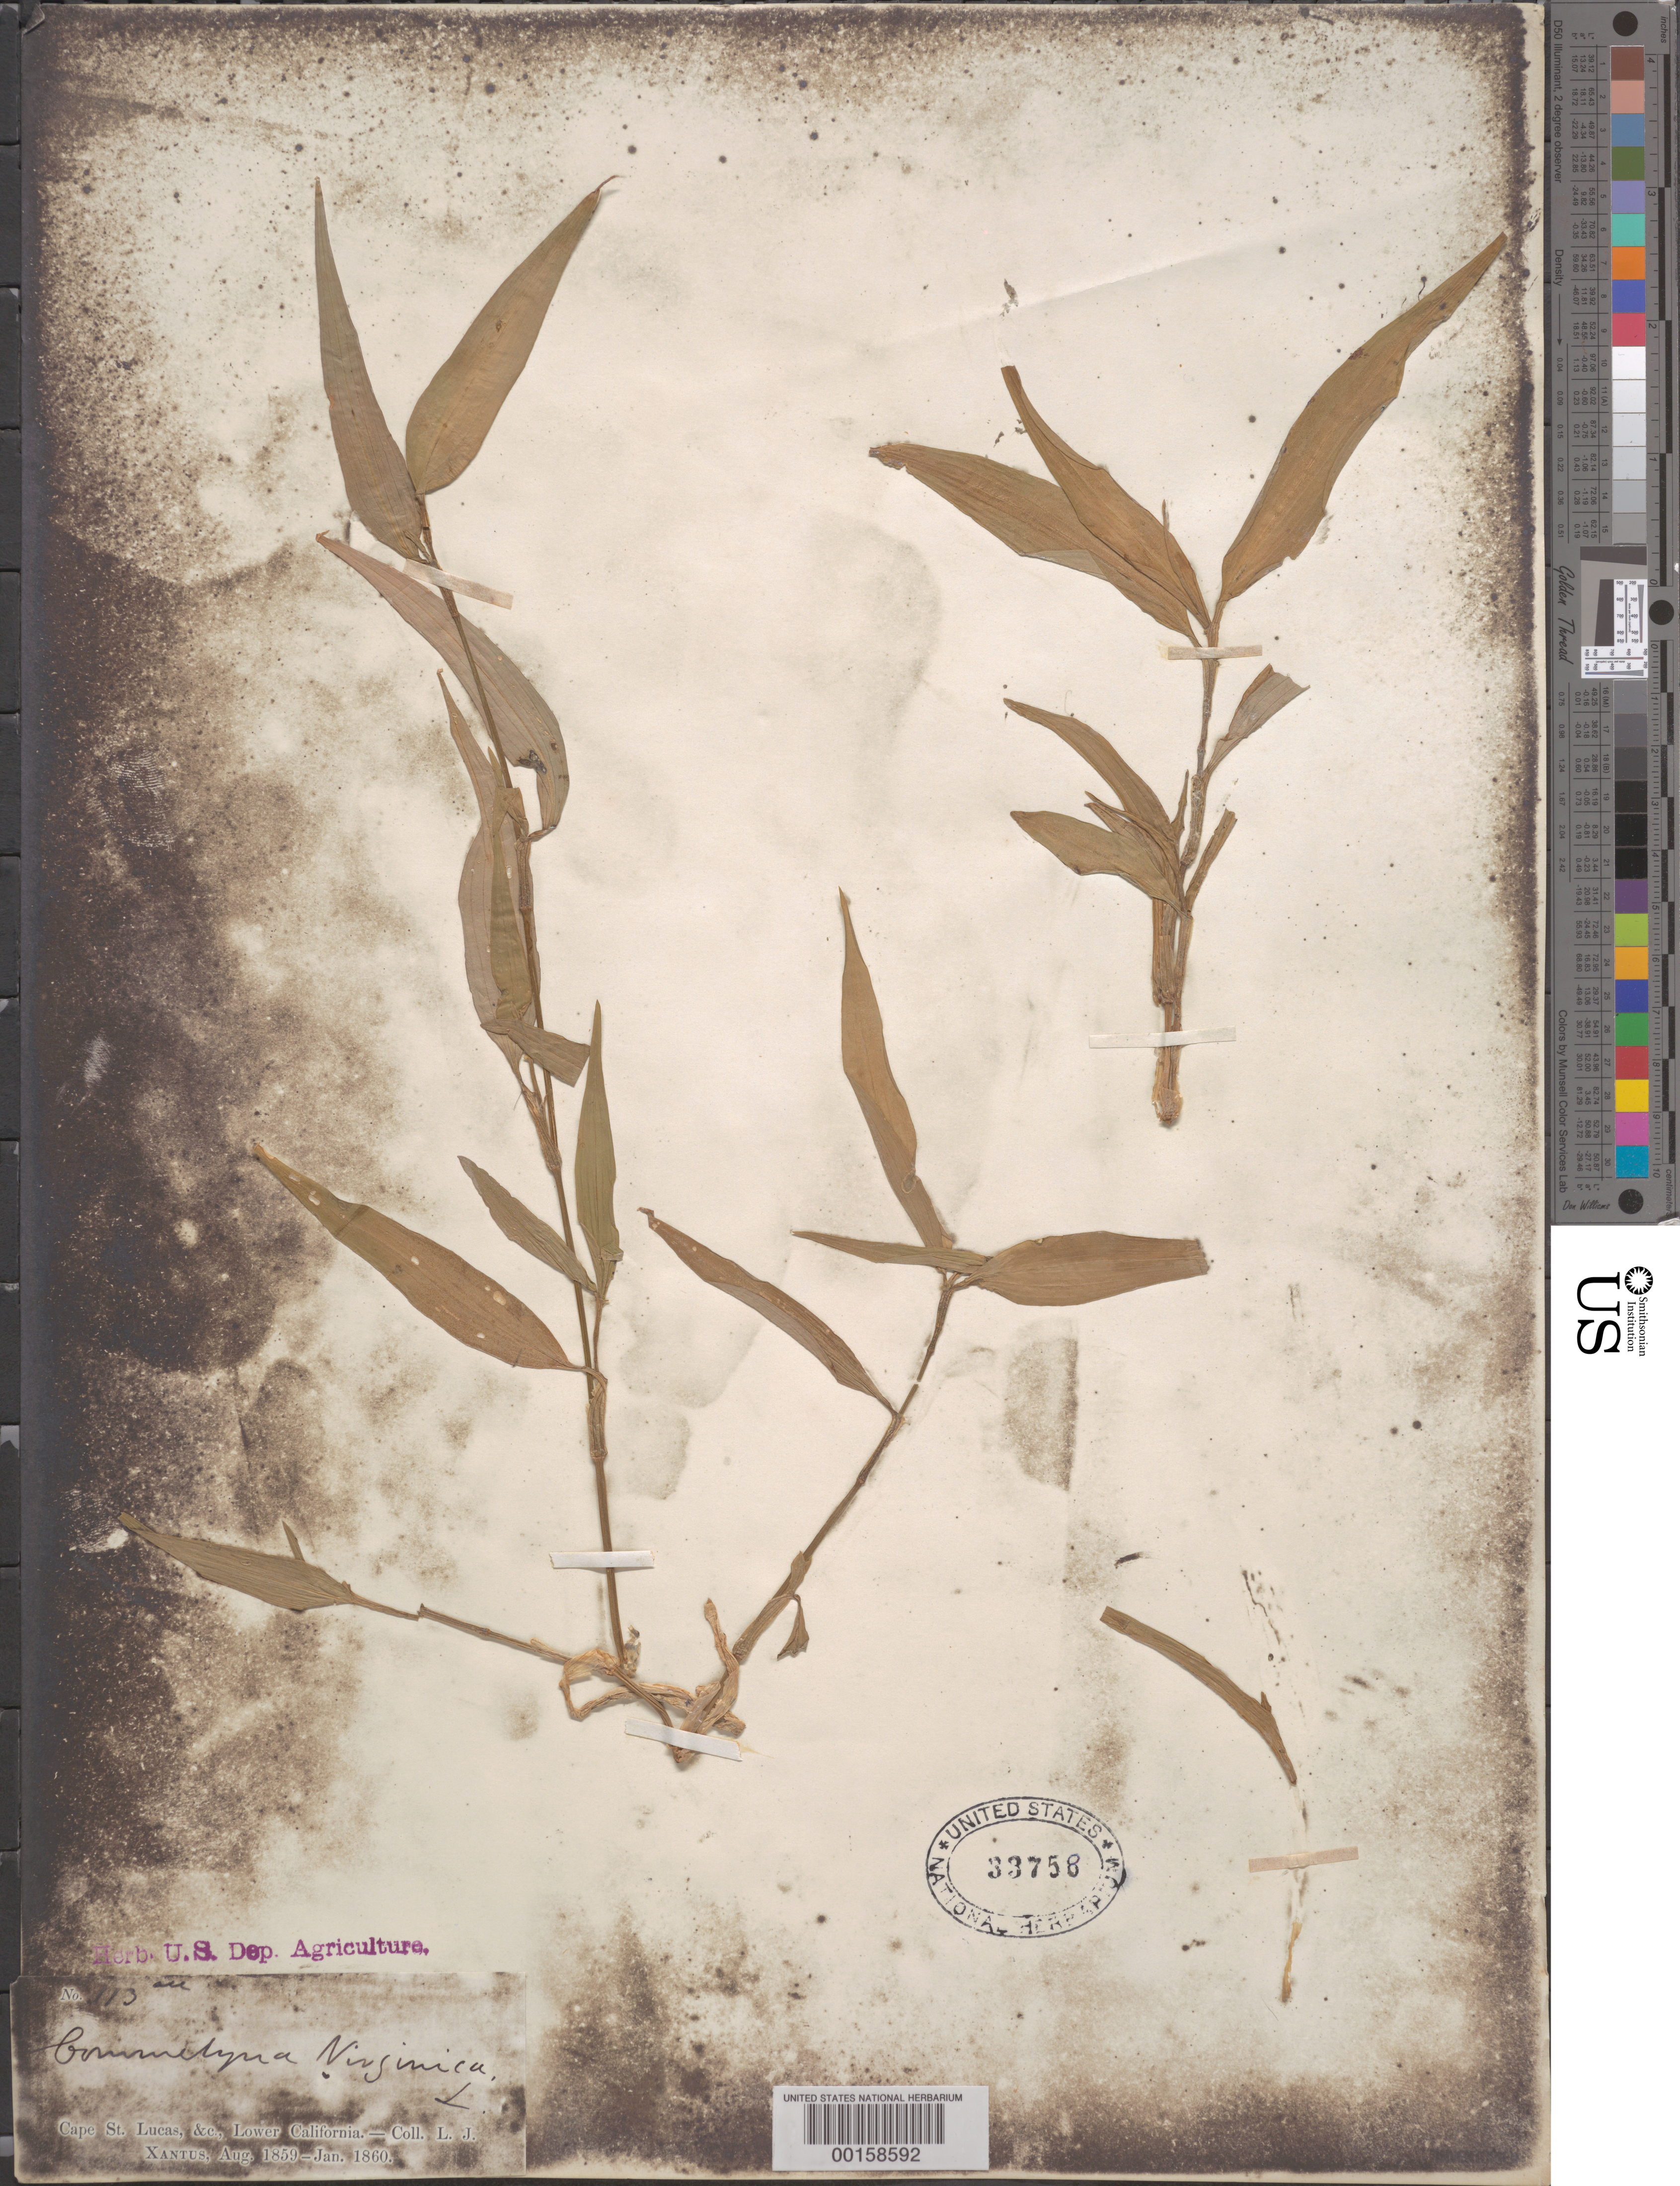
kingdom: Plantae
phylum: Tracheophyta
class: Liliopsida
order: Commelinales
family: Commelinaceae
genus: Commelina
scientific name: Commelina erecta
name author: L.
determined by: Morton, C. V.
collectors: L. Xantus De Vesey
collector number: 113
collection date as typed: Aug 1859 to -- Jan 1860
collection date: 1859-08/1860-01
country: Mexico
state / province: Baja California Sur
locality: Cape San Lucas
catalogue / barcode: US 33758